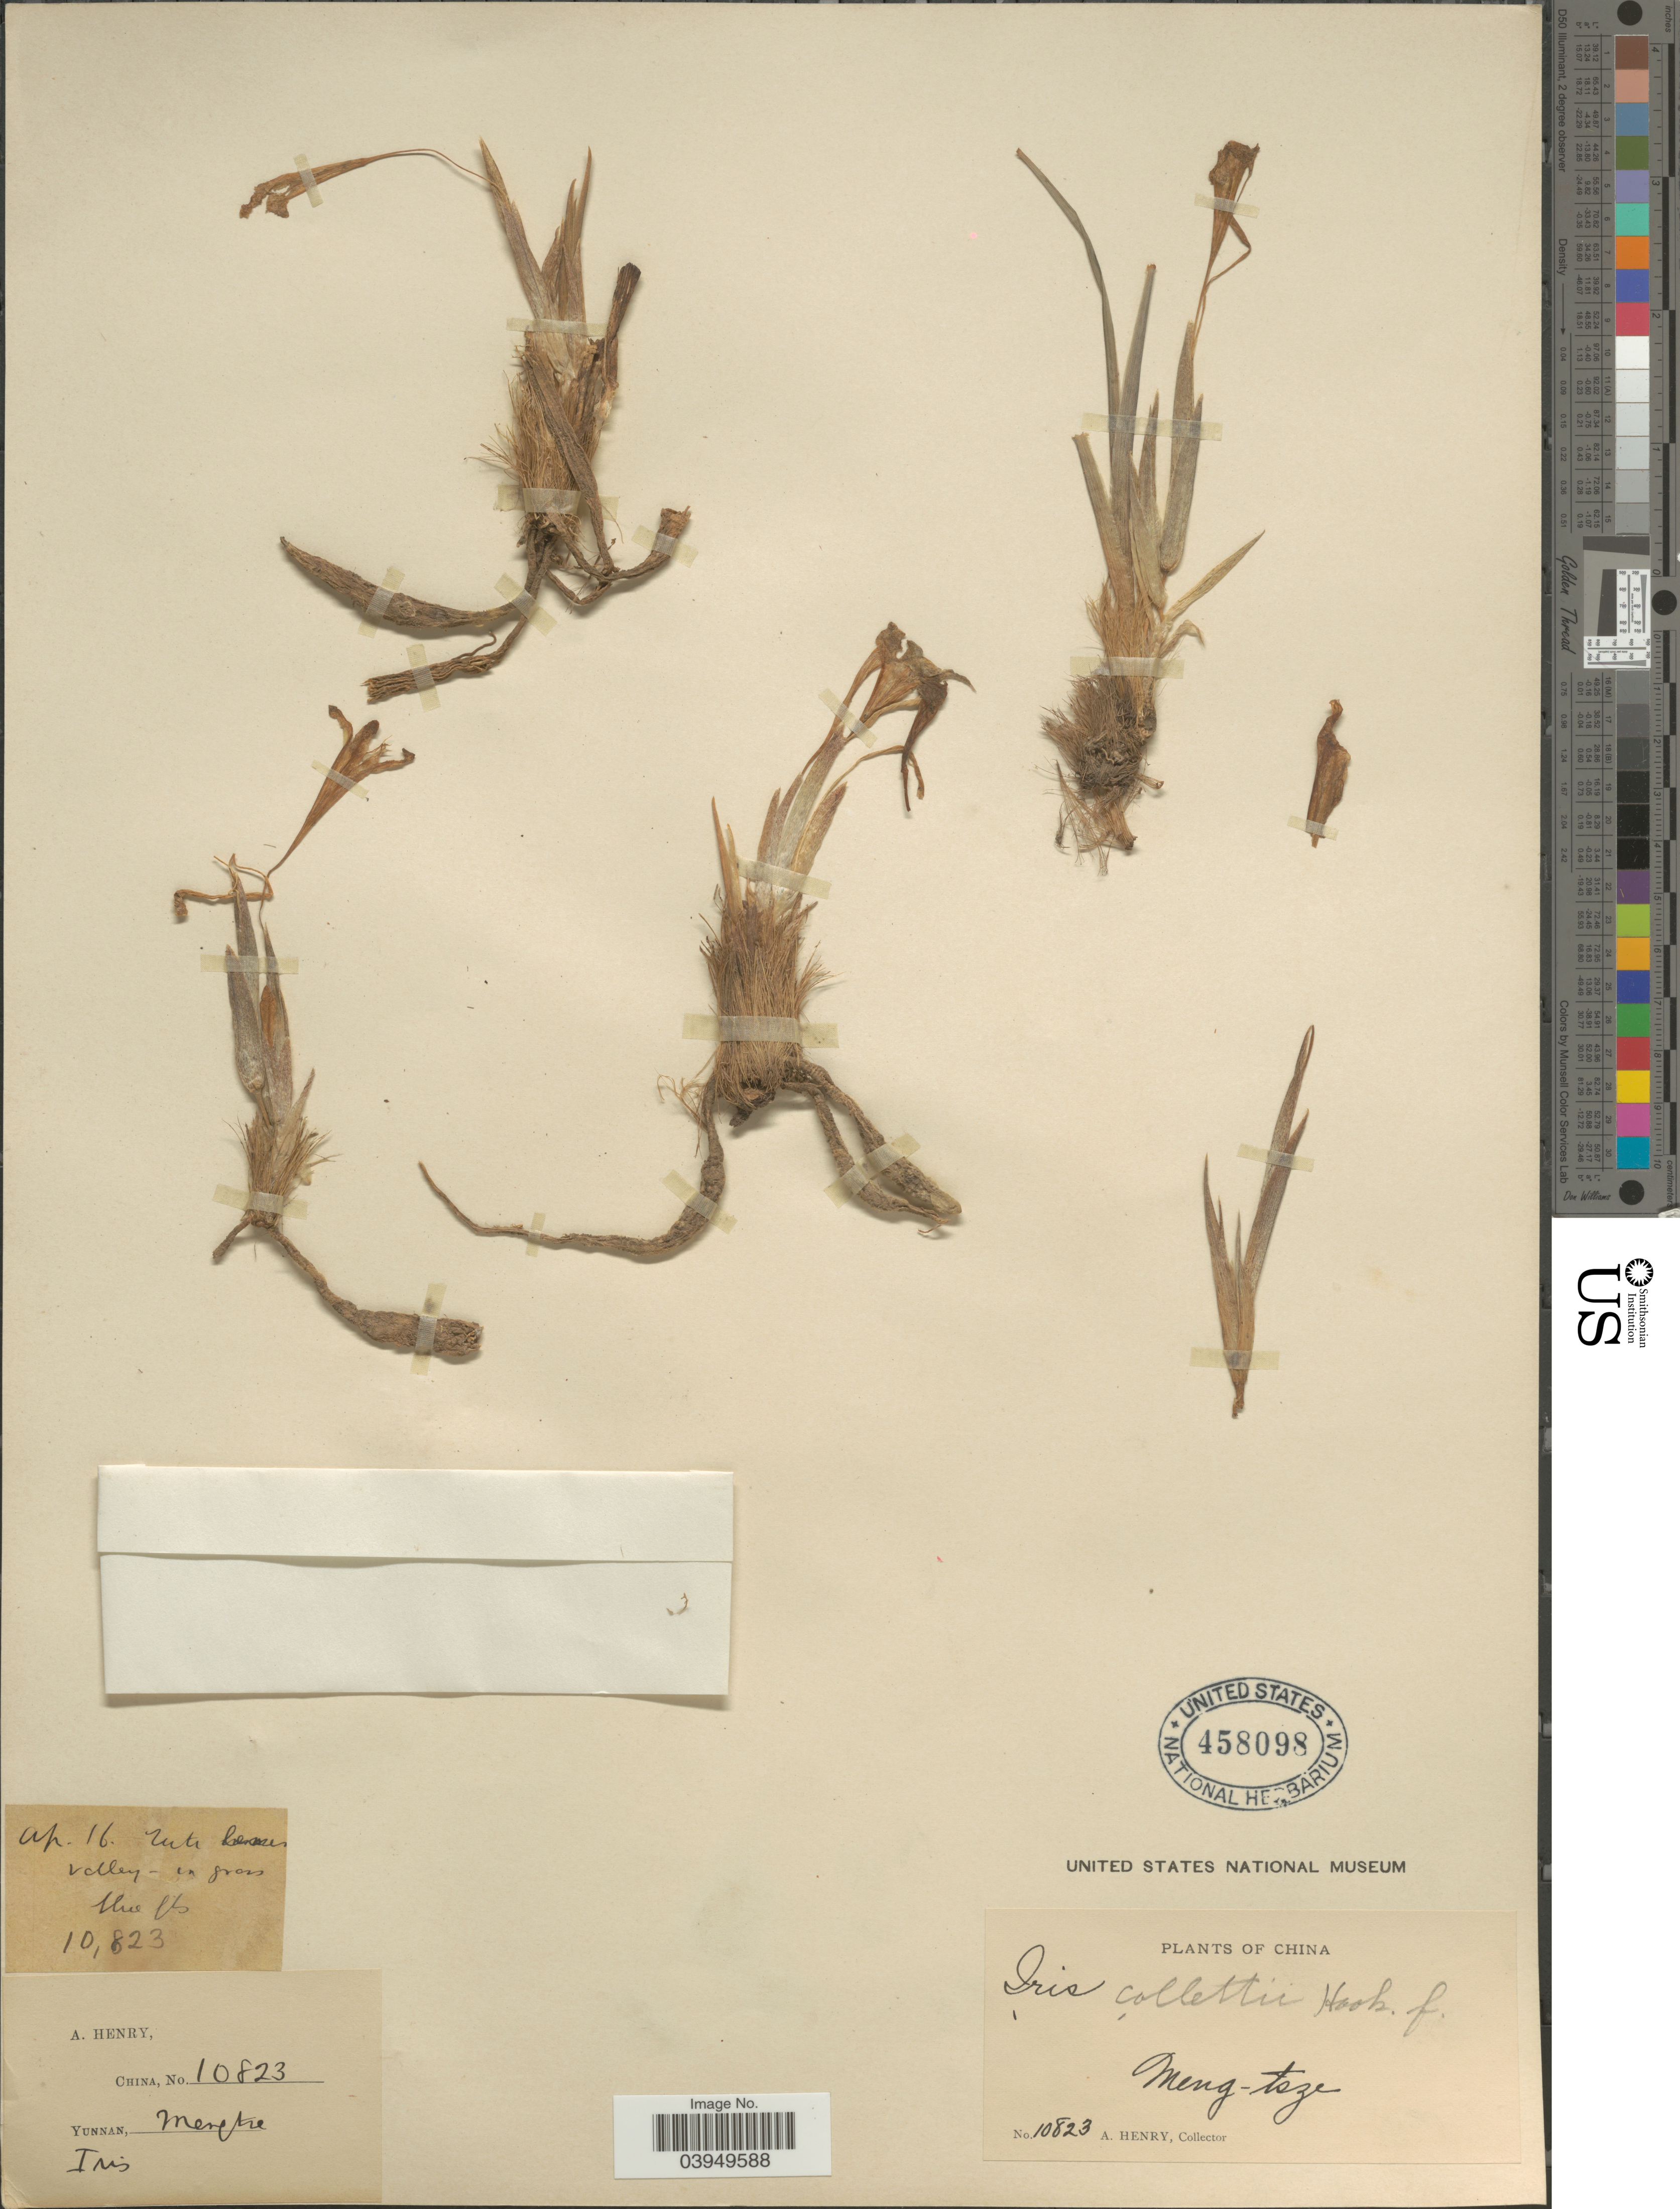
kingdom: Plantae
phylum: Tracheophyta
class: Liliopsida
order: Asparagales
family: Iridaceae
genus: Iris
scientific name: Iris collettii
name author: Hook. f.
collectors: A. Henry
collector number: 10823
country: China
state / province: Yunnan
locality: Meng-tsze.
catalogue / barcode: US 458098